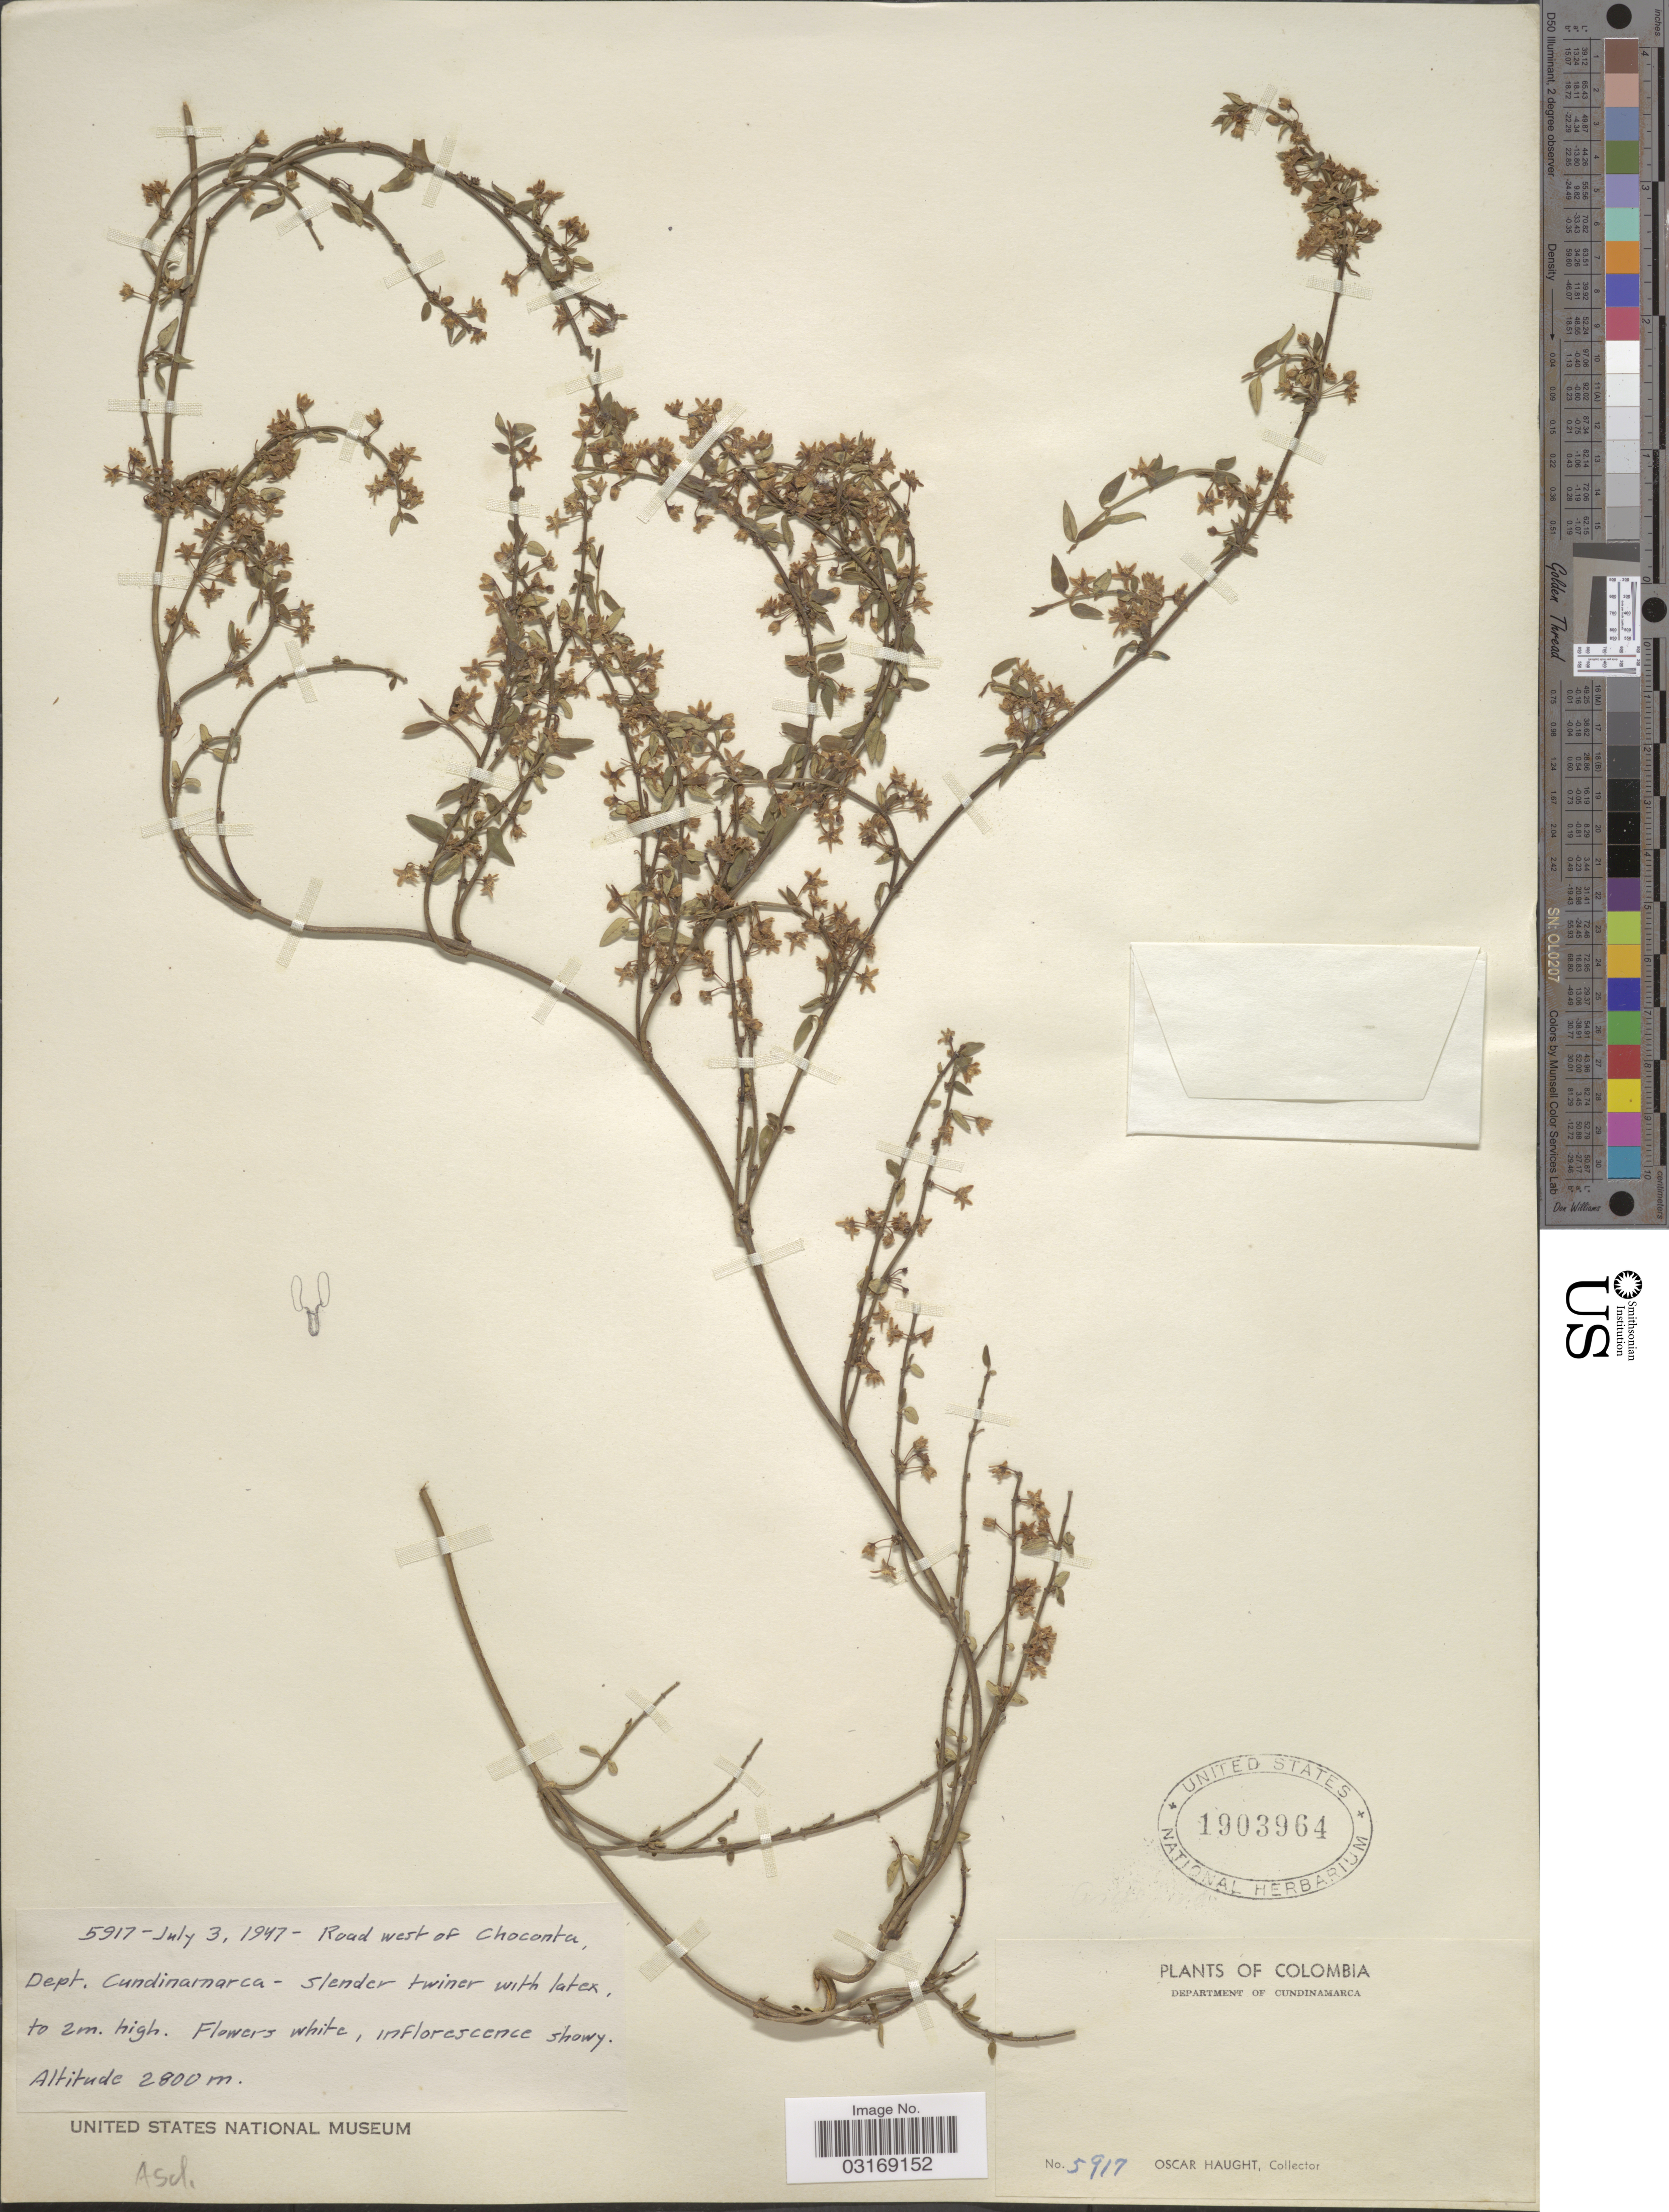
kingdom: Plantae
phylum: Tracheophyta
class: Magnoliopsida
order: Gentianales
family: Apocynaceae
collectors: O. Haught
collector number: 5917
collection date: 1947-07-03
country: Colombia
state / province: Cundinamarca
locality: Road west of Choconta, Dept. Cundinamarca,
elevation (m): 2800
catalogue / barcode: US 1903964